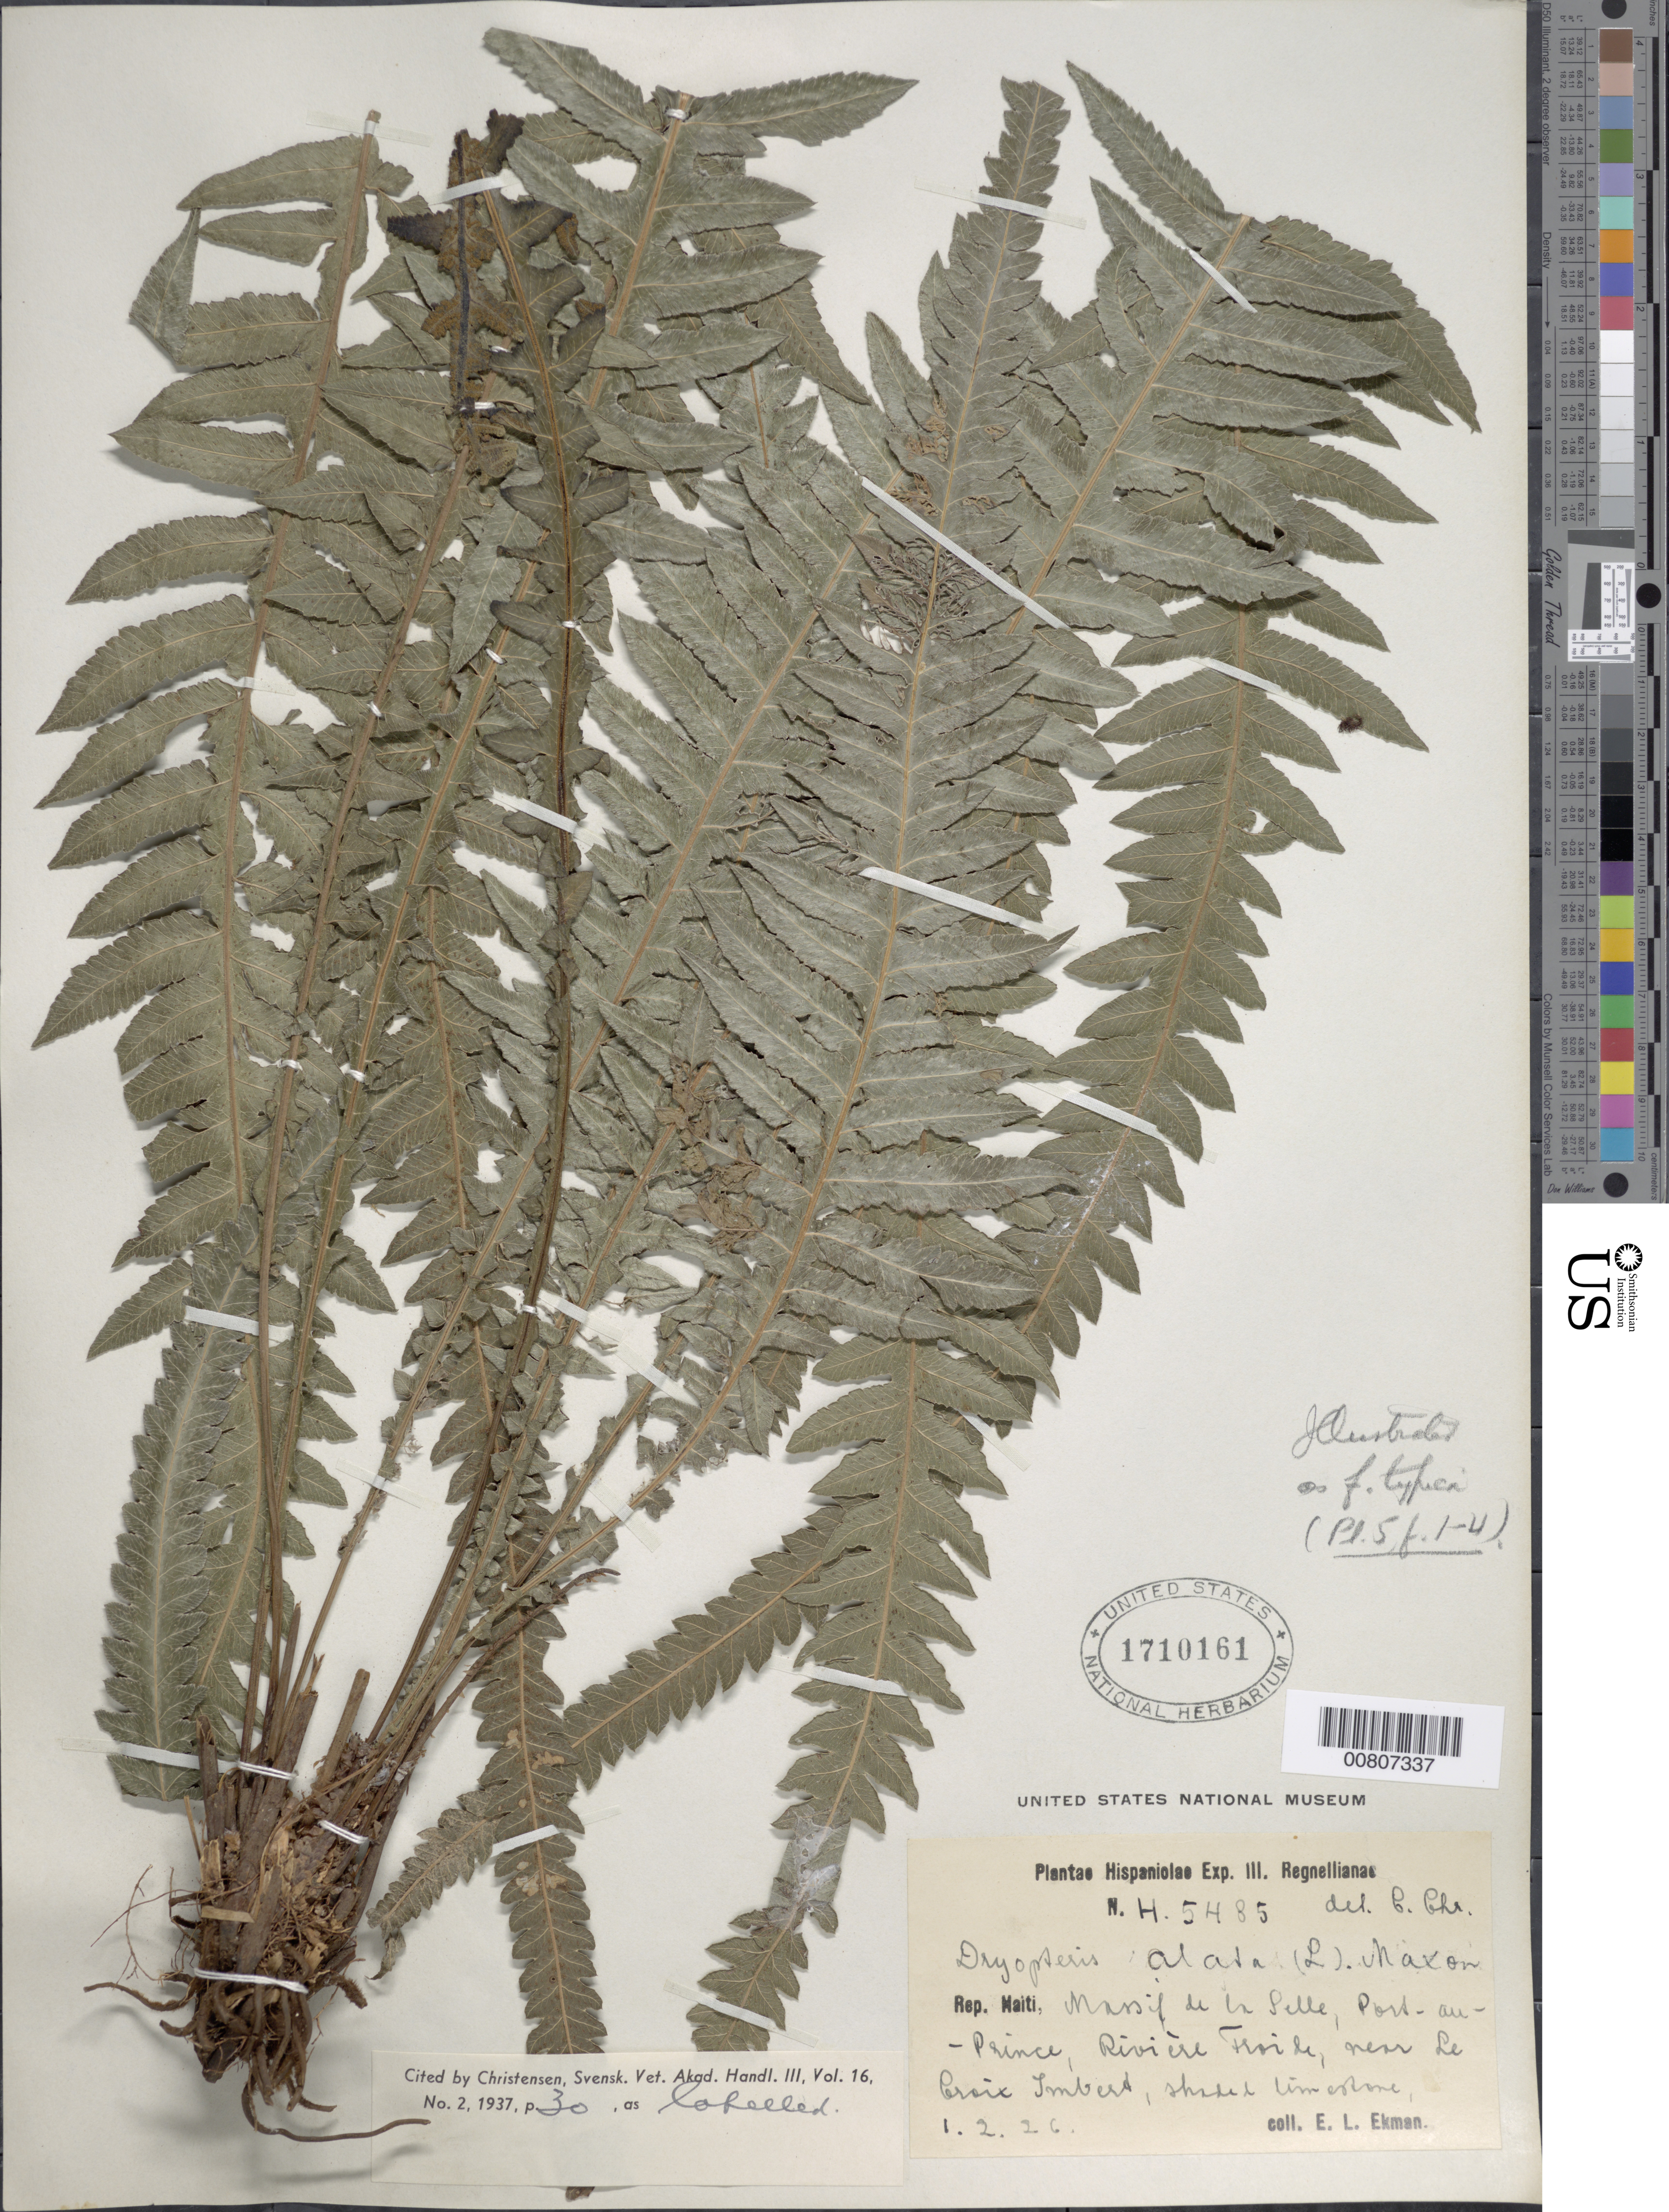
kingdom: Plantae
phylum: Tracheophyta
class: Polypodiopsida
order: Polypodiales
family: Thelypteridaceae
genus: Goniopteris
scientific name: Goniopteris alata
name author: (L.) Ching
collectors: E. L. Ekman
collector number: H 5485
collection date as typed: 01 Feb 1926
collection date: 1926-02-01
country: Haiti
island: Hispaniola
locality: Massif de la Selle, Port au Prince, Riv. Froide, near Le Croix Imbert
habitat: Shaded limestone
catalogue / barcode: US 1710161